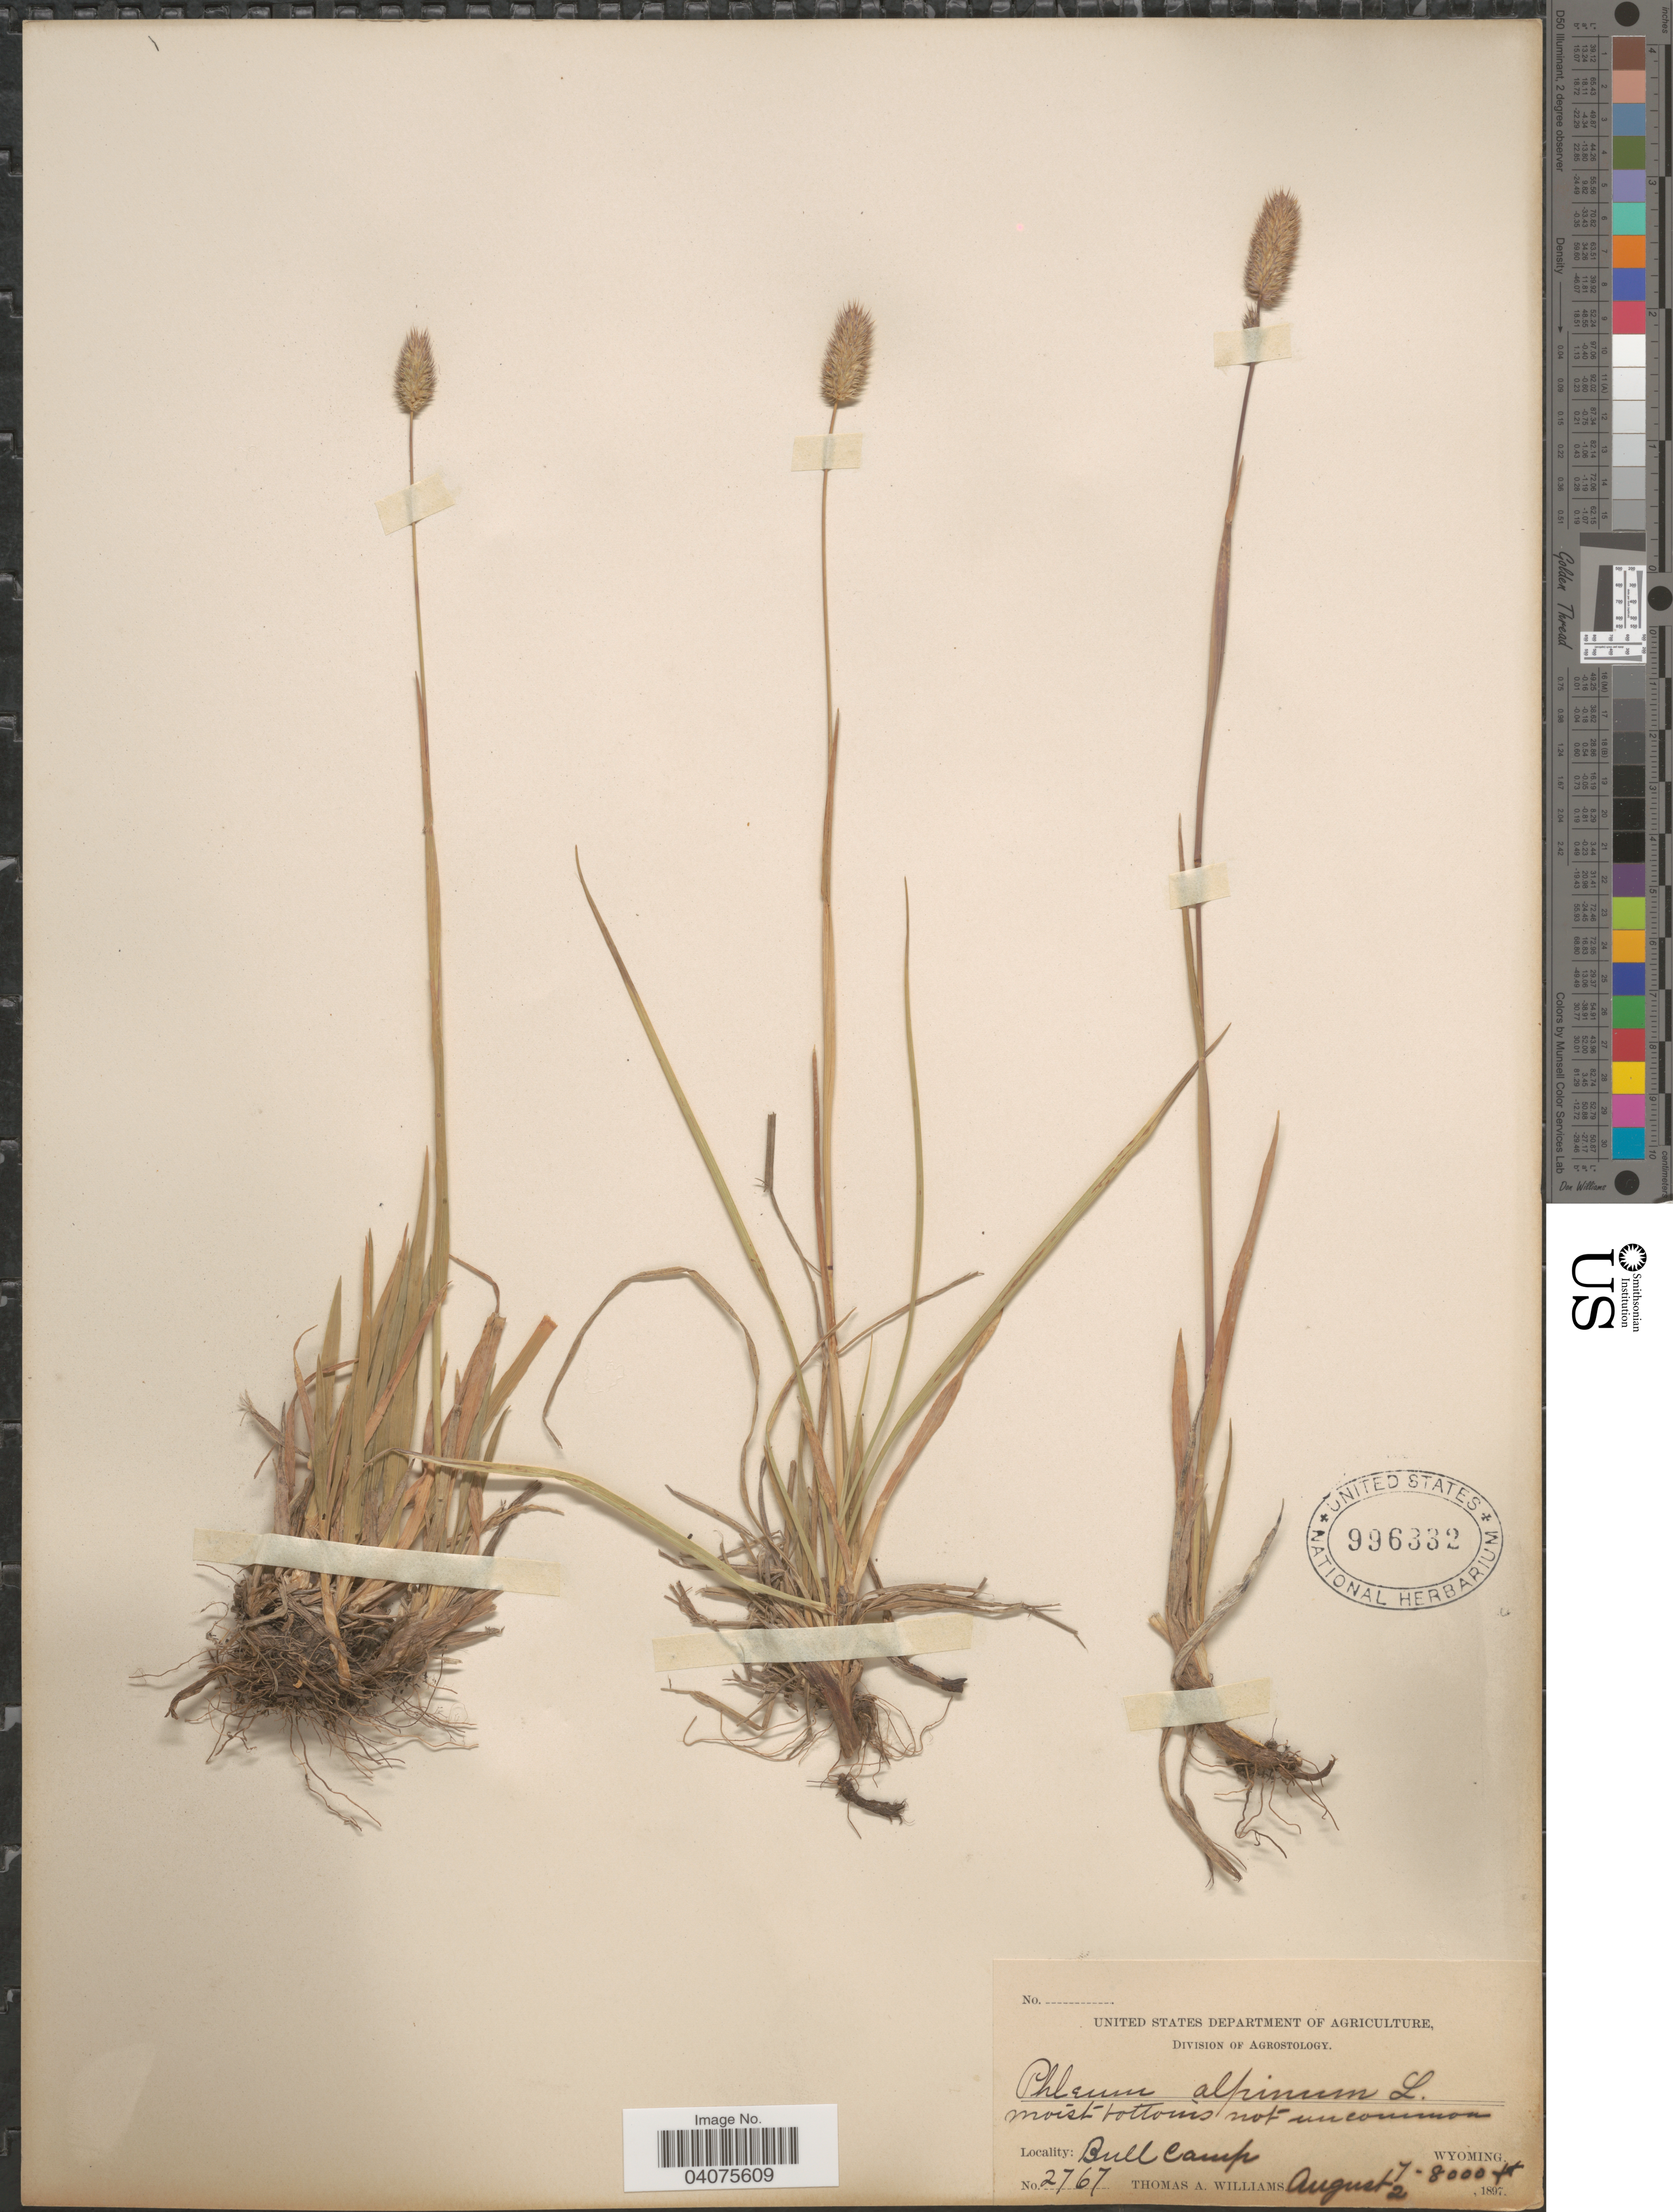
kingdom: Plantae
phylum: Tracheophyta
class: Liliopsida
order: Poales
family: Poaceae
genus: Phleum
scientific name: Phleum alpinum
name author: L.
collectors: T. A. Williams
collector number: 2767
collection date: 1897-08-02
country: United States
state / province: Wyoming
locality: Bull Camp.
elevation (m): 2134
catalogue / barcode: US 996332